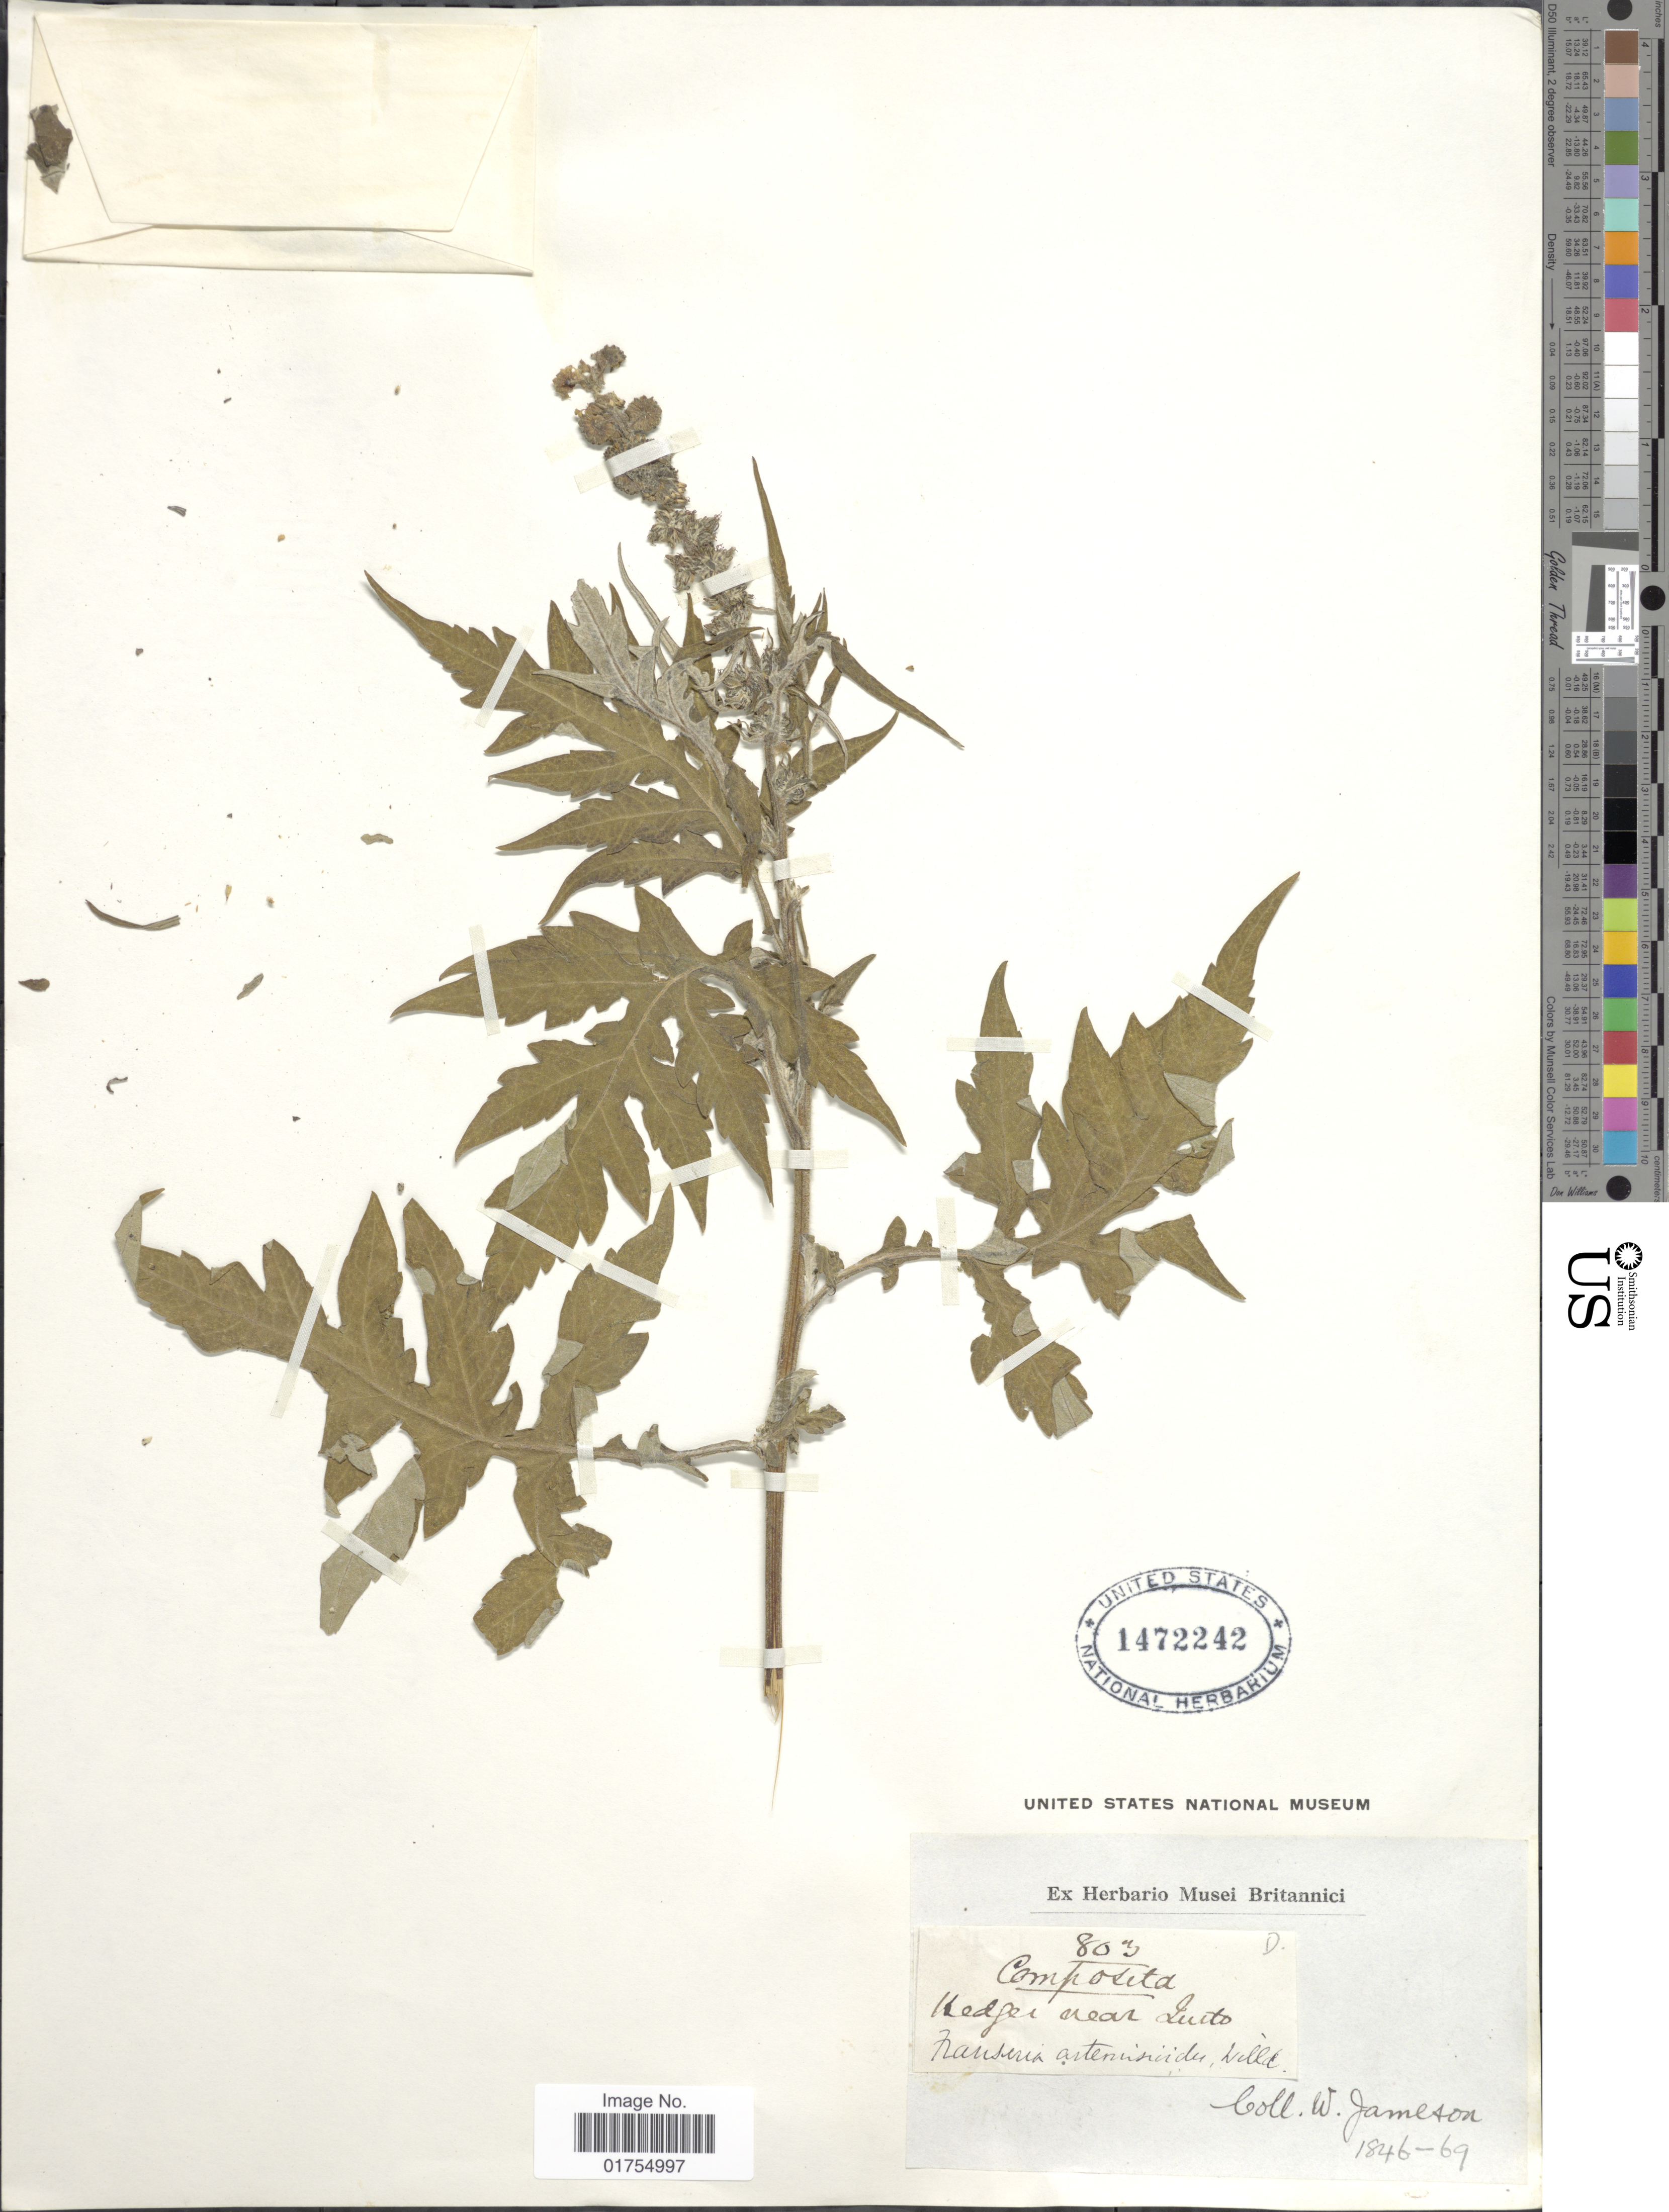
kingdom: Plantae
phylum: Tracheophyta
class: Magnoliopsida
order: Asterales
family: Asteraceae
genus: Franseria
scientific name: Franseria artemisioides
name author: Willd.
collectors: W. Jameson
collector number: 803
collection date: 1846/1969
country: Ecuador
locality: Hedges near Quito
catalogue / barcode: US 1472242